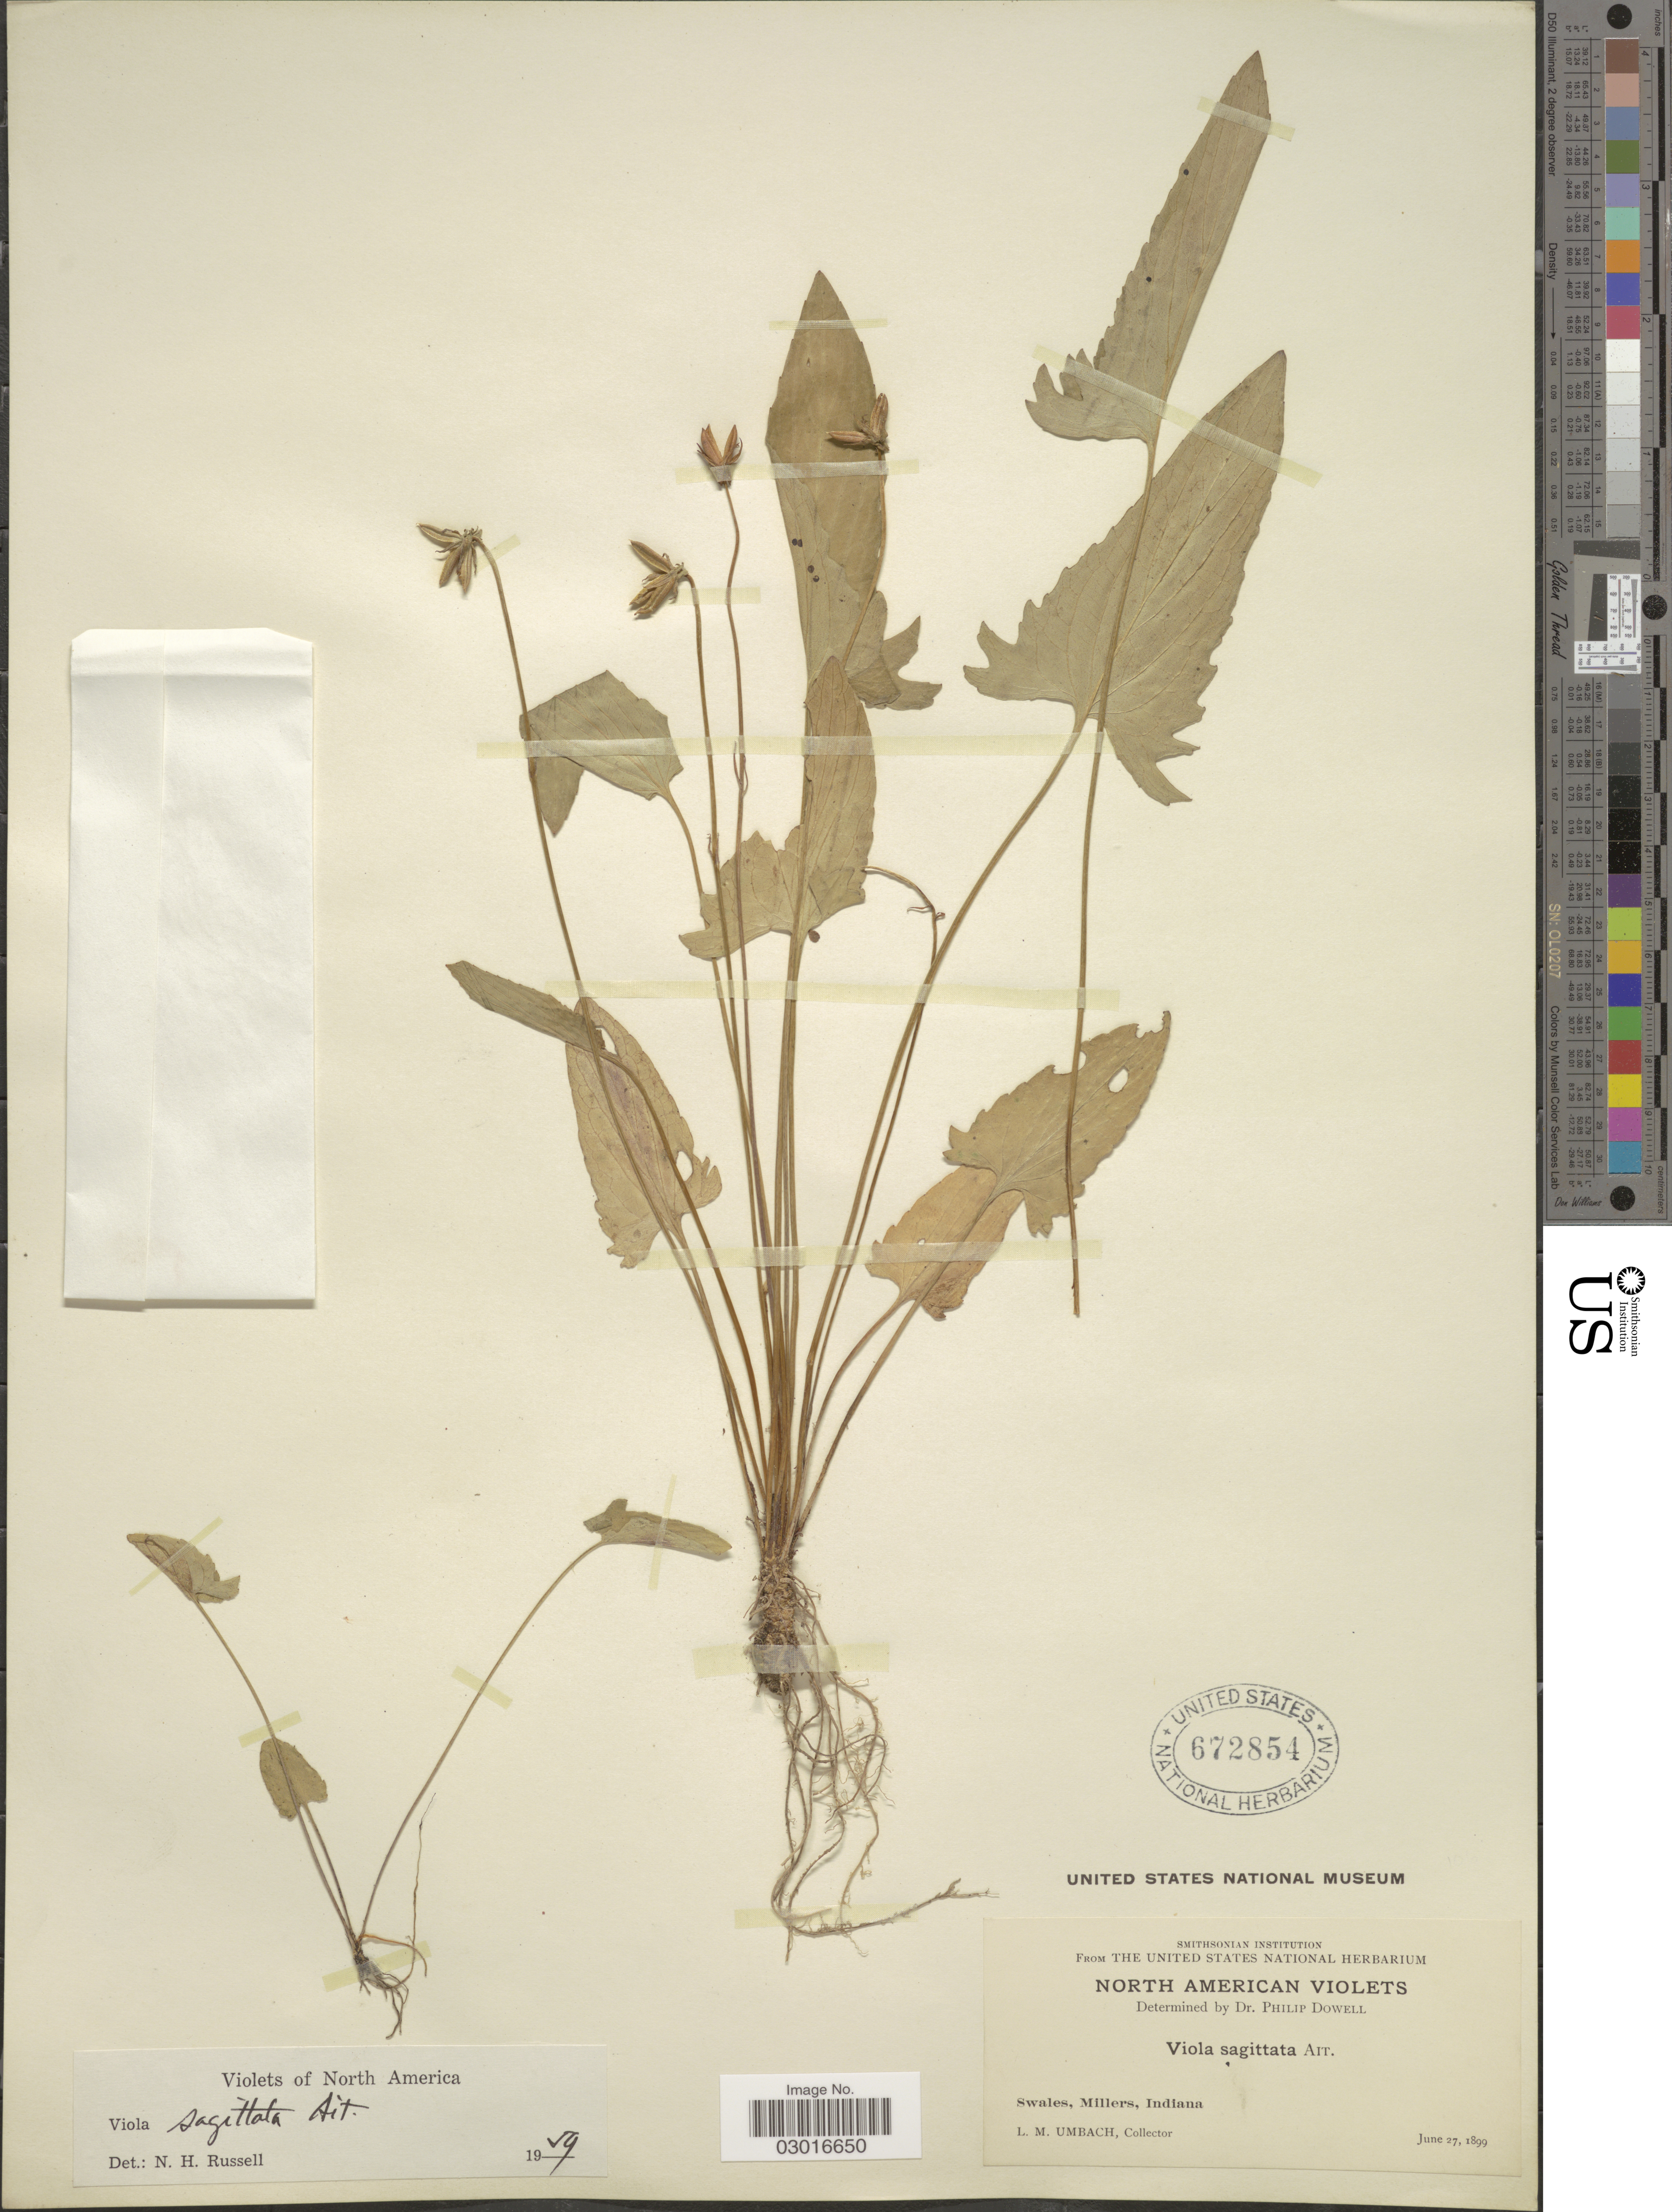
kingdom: Plantae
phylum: Tracheophyta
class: Magnoliopsida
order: Malpighiales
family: Violaceae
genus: Viola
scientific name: Viola sagittata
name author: Aiton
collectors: L. M. Umbach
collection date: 1899-06-27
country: United States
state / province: Indiana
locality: Swales, Millers.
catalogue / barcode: US 672854